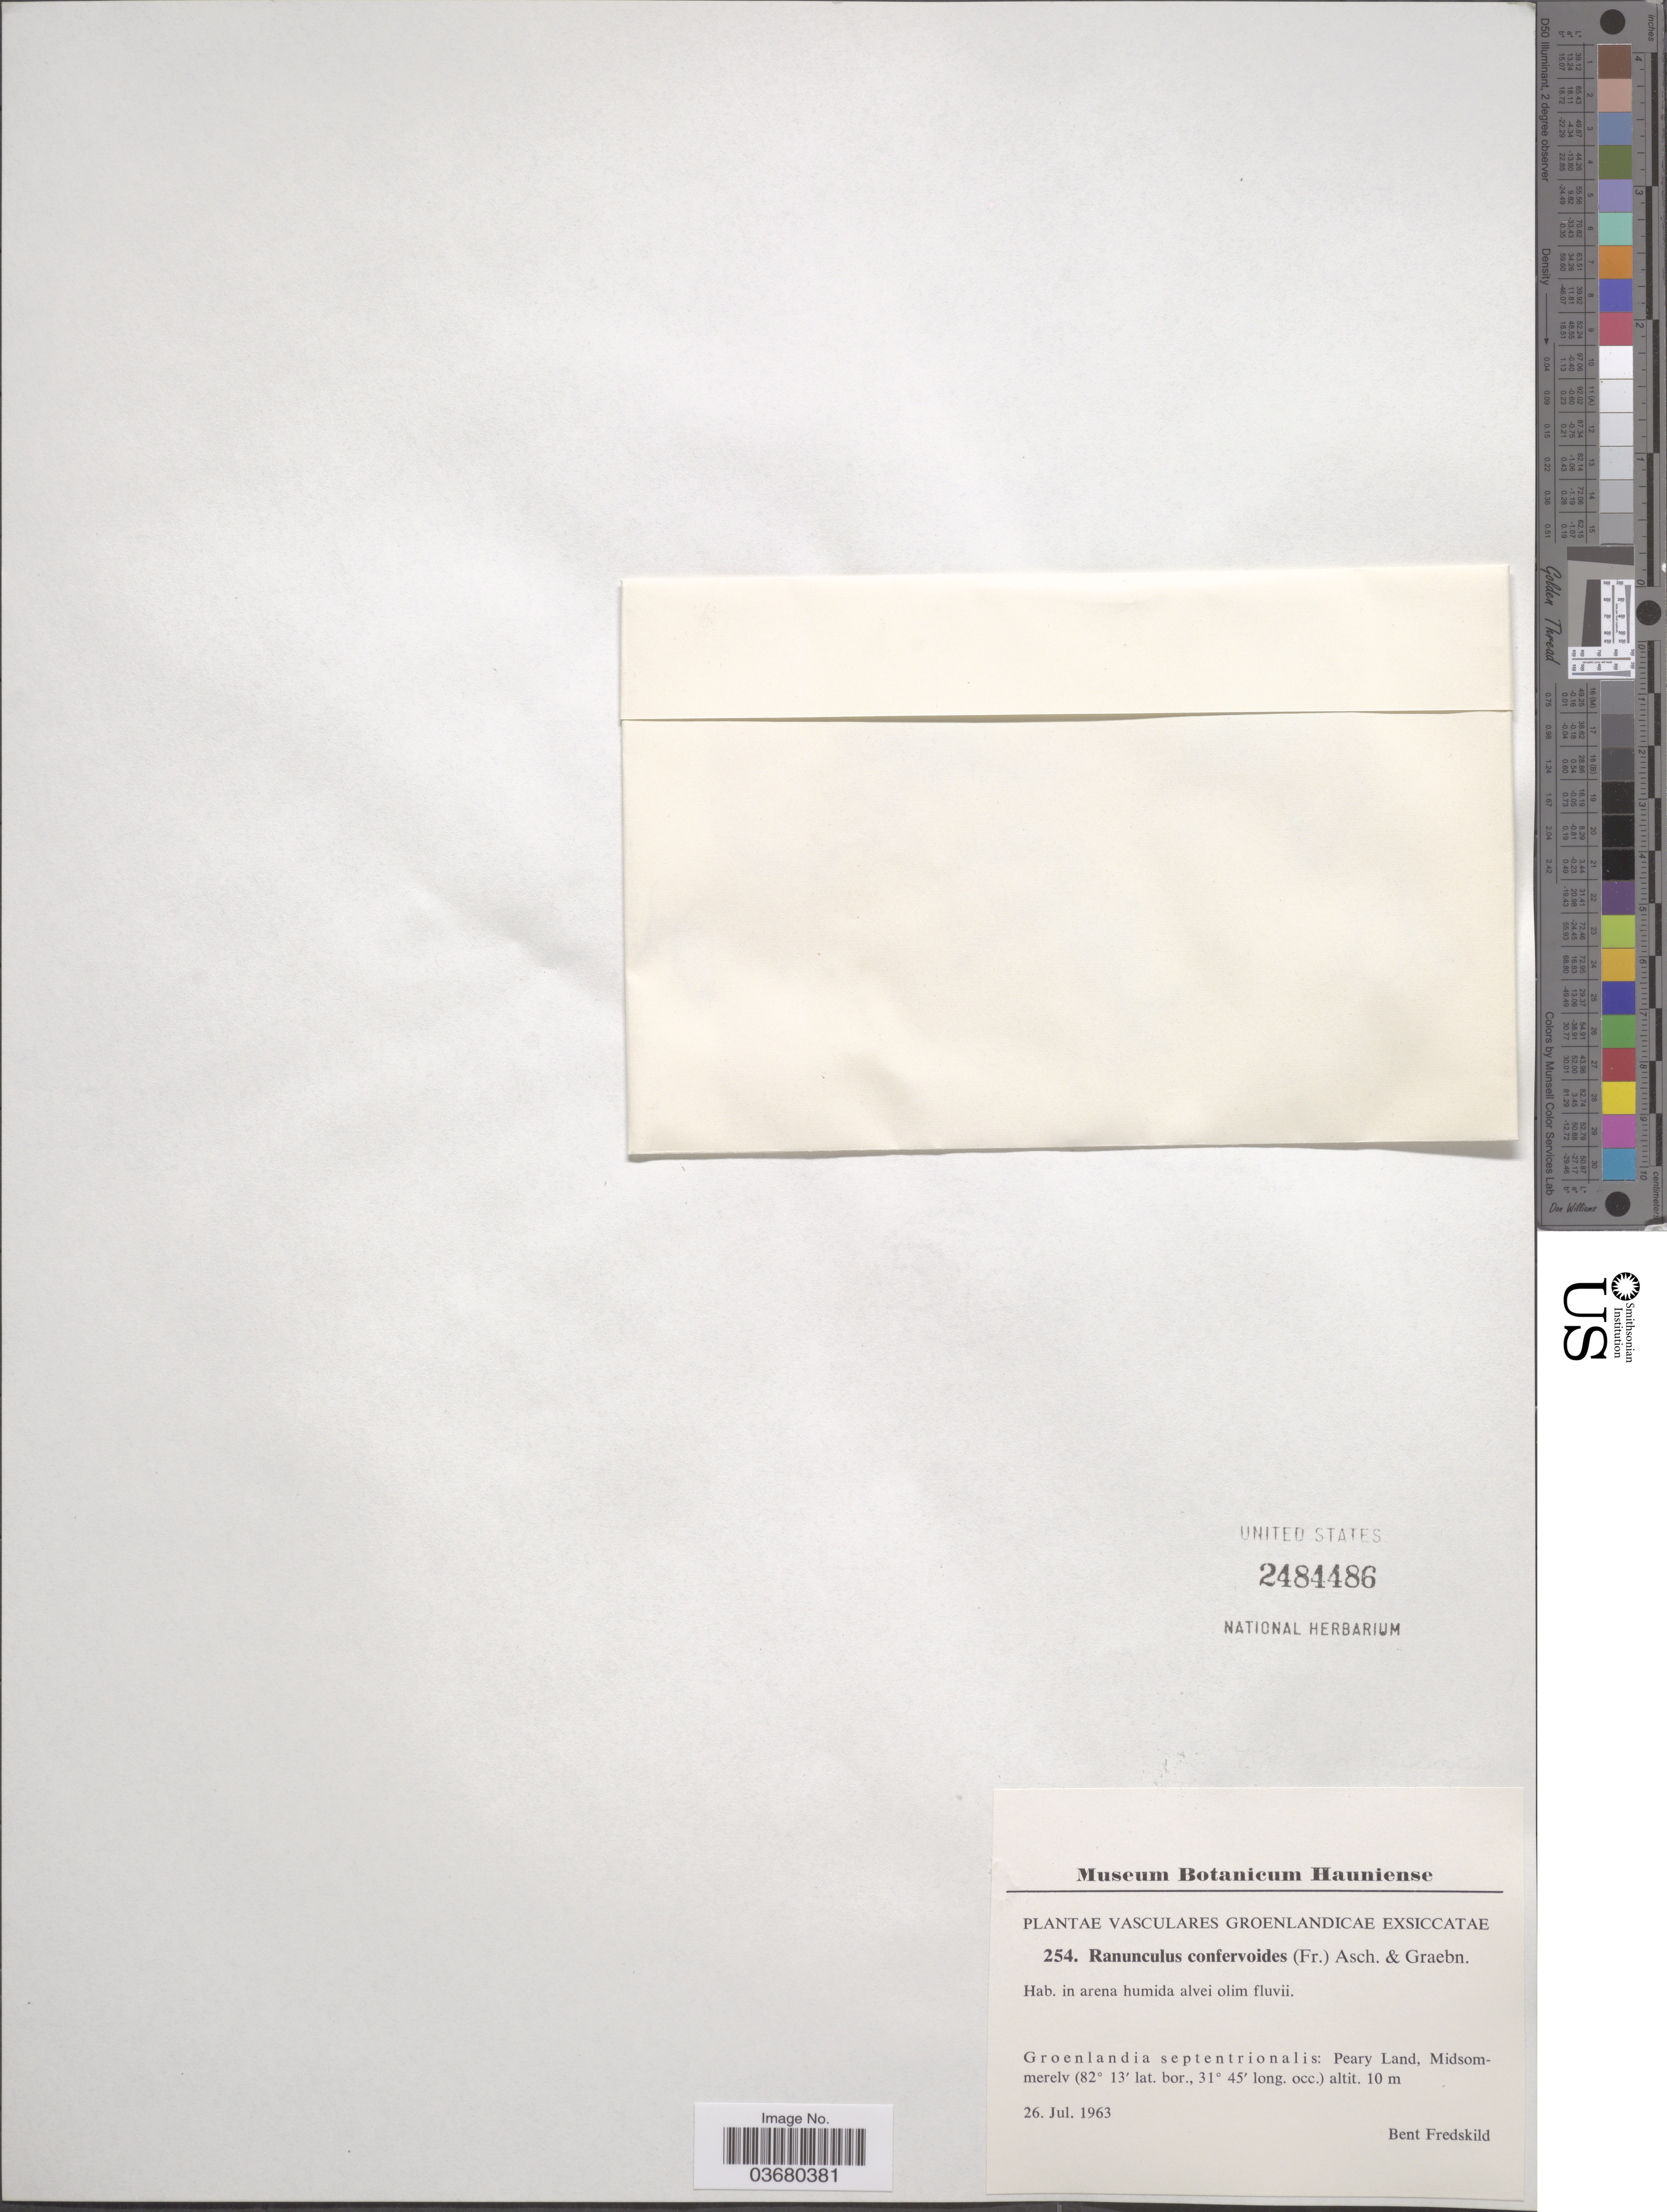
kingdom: Plantae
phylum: Tracheophyta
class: Magnoliopsida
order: Ranunculales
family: Ranunculaceae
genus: Ranunculus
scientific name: Ranunculus confervoides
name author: (Fr. a) Fr.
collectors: B. Fredskild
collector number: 254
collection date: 1963-07-26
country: Greenland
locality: Groenlandia septentrionalis: Peary Land, Midsommerelv.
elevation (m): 10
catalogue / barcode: US 2484486